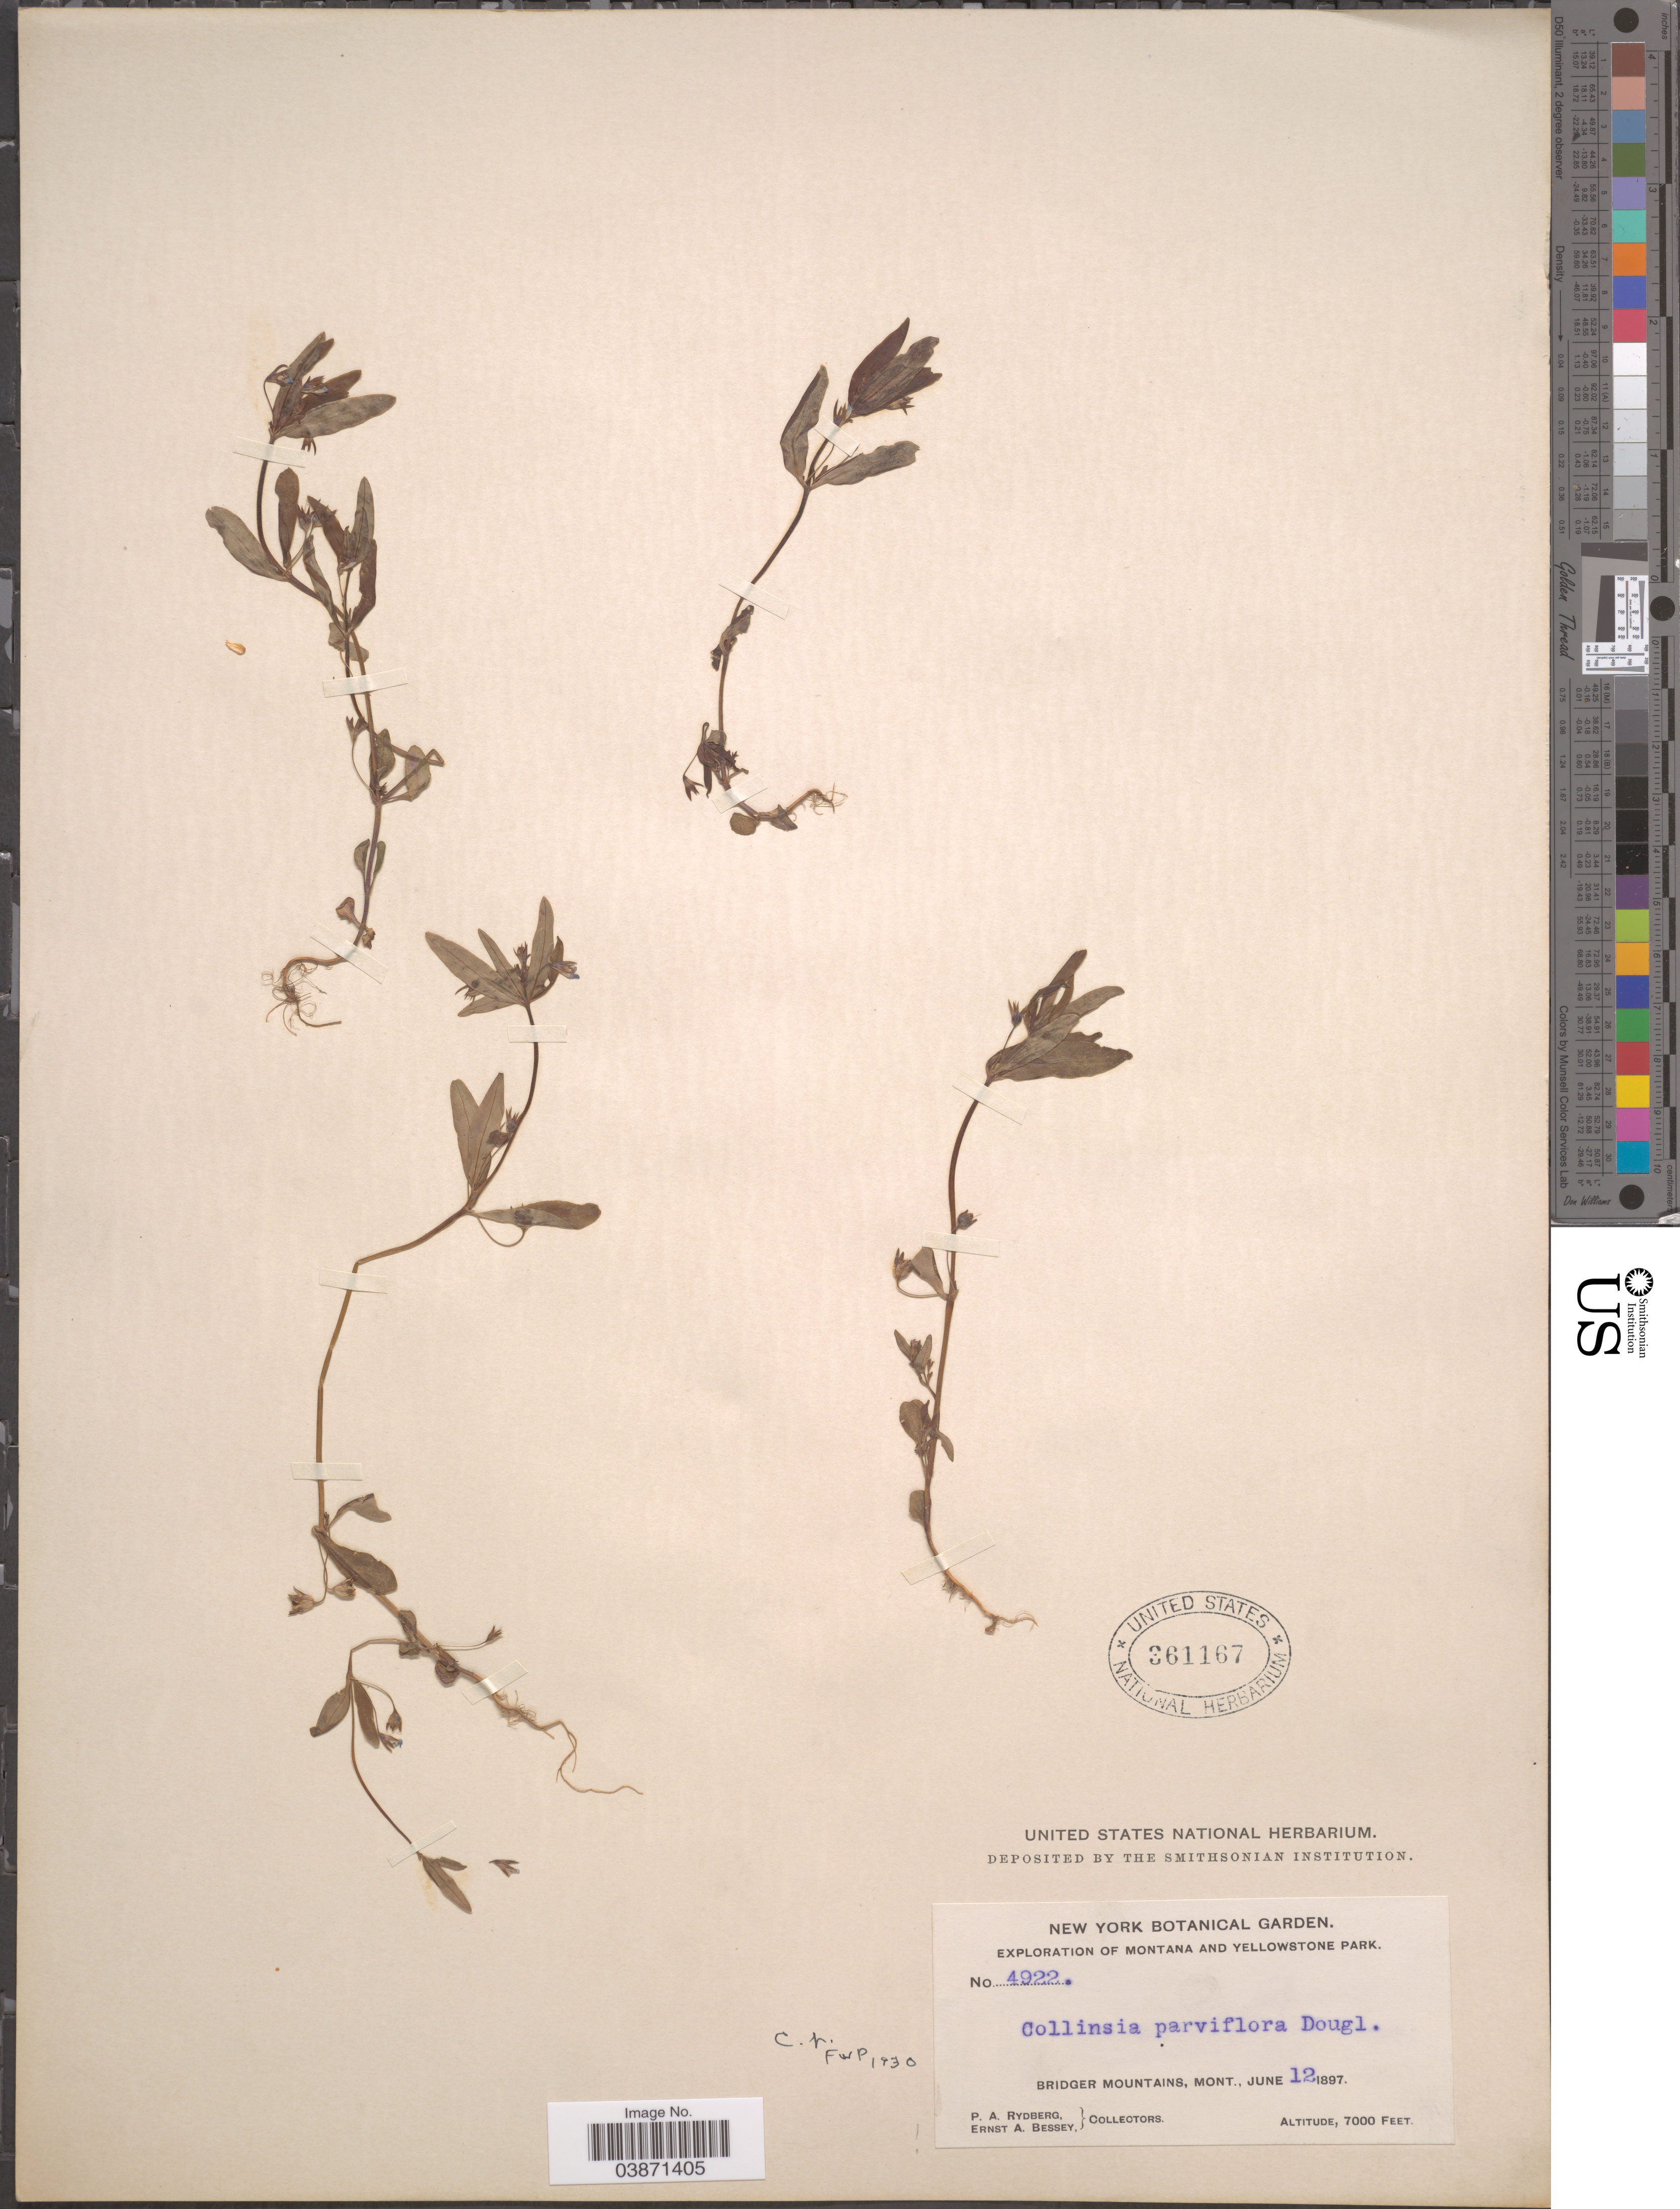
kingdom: Plantae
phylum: Tracheophyta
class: Magnoliopsida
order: Lamiales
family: Plantaginaceae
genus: Collinsia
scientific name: Collinsia parviflora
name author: Douglas ex Lindl.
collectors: P. A. Rydberg & E. A. Bessey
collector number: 4922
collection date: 1897-06-12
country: United States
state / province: Montana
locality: Yellowstone Park. Bridger Mountains.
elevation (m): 2134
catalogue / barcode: US 361167